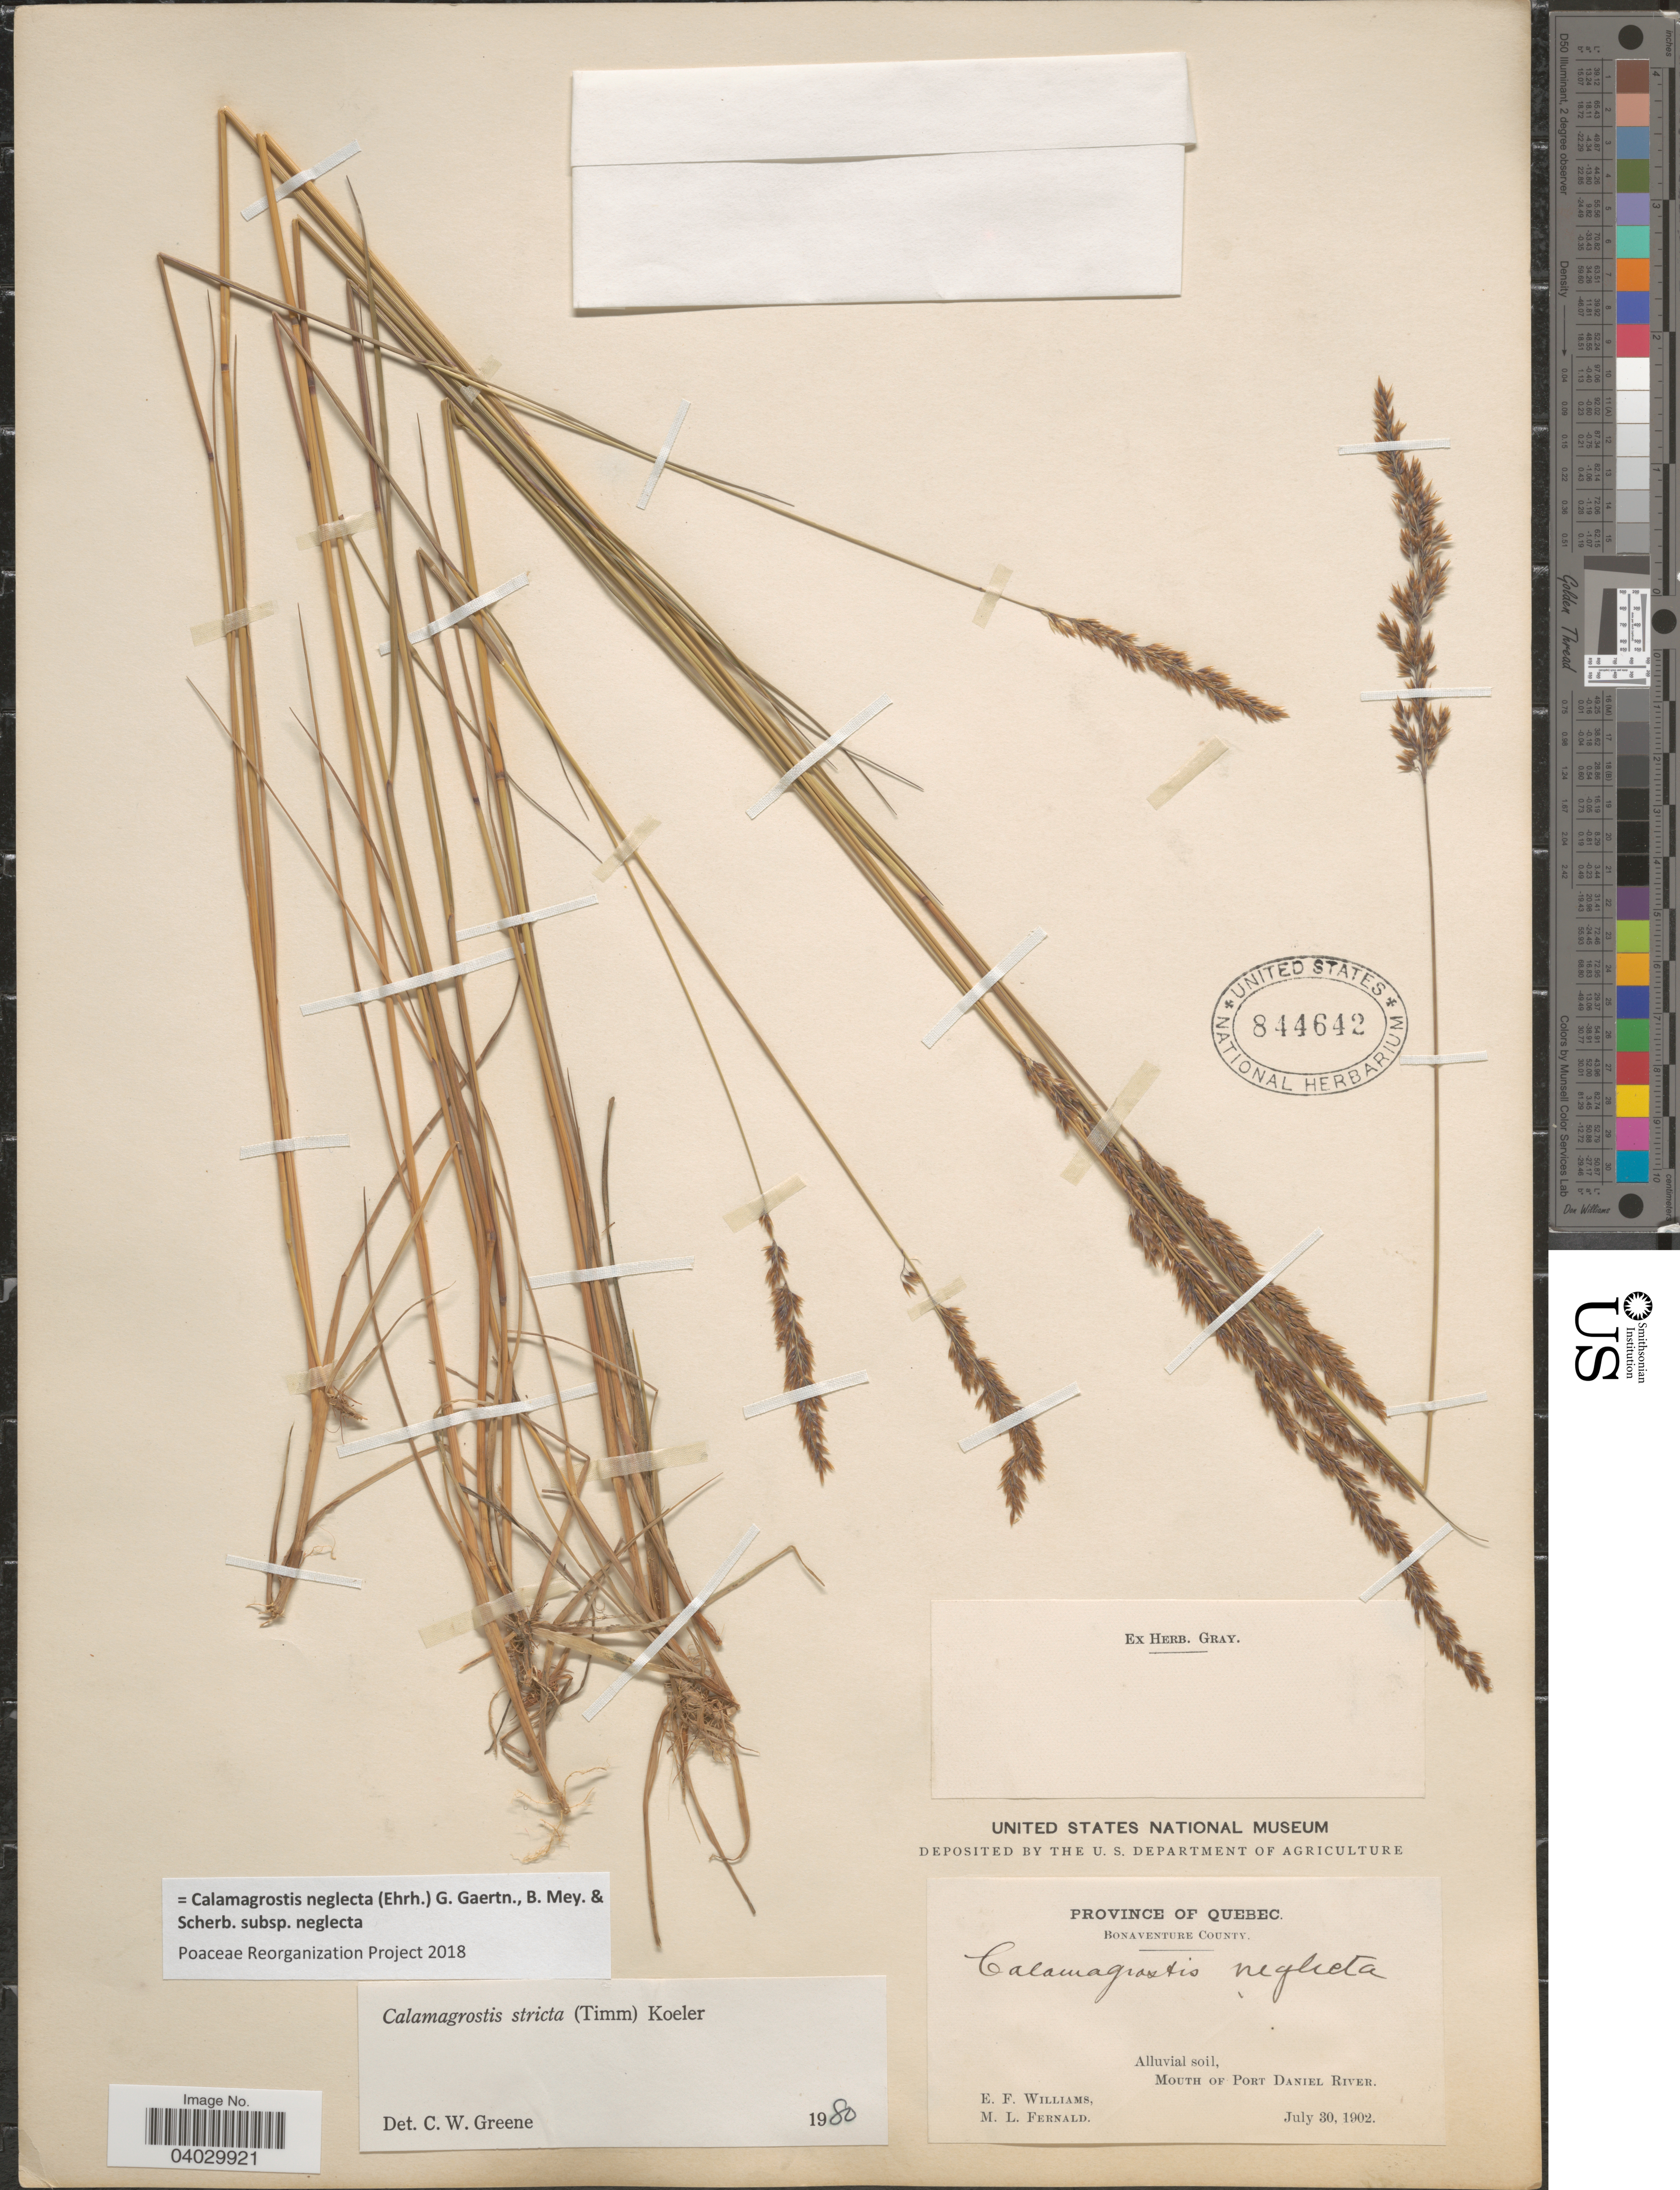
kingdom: Plantae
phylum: Tracheophyta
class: Liliopsida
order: Poales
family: Poaceae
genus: Calamagrostis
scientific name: Calamagrostis neglecta subsp. neglecta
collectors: E. Williams & M. L. Fernald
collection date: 1902-07-30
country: Canada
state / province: Quebec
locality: Bonaventure County. Alluvial soil, Mouth of Port Daniel River.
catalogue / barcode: US 844642